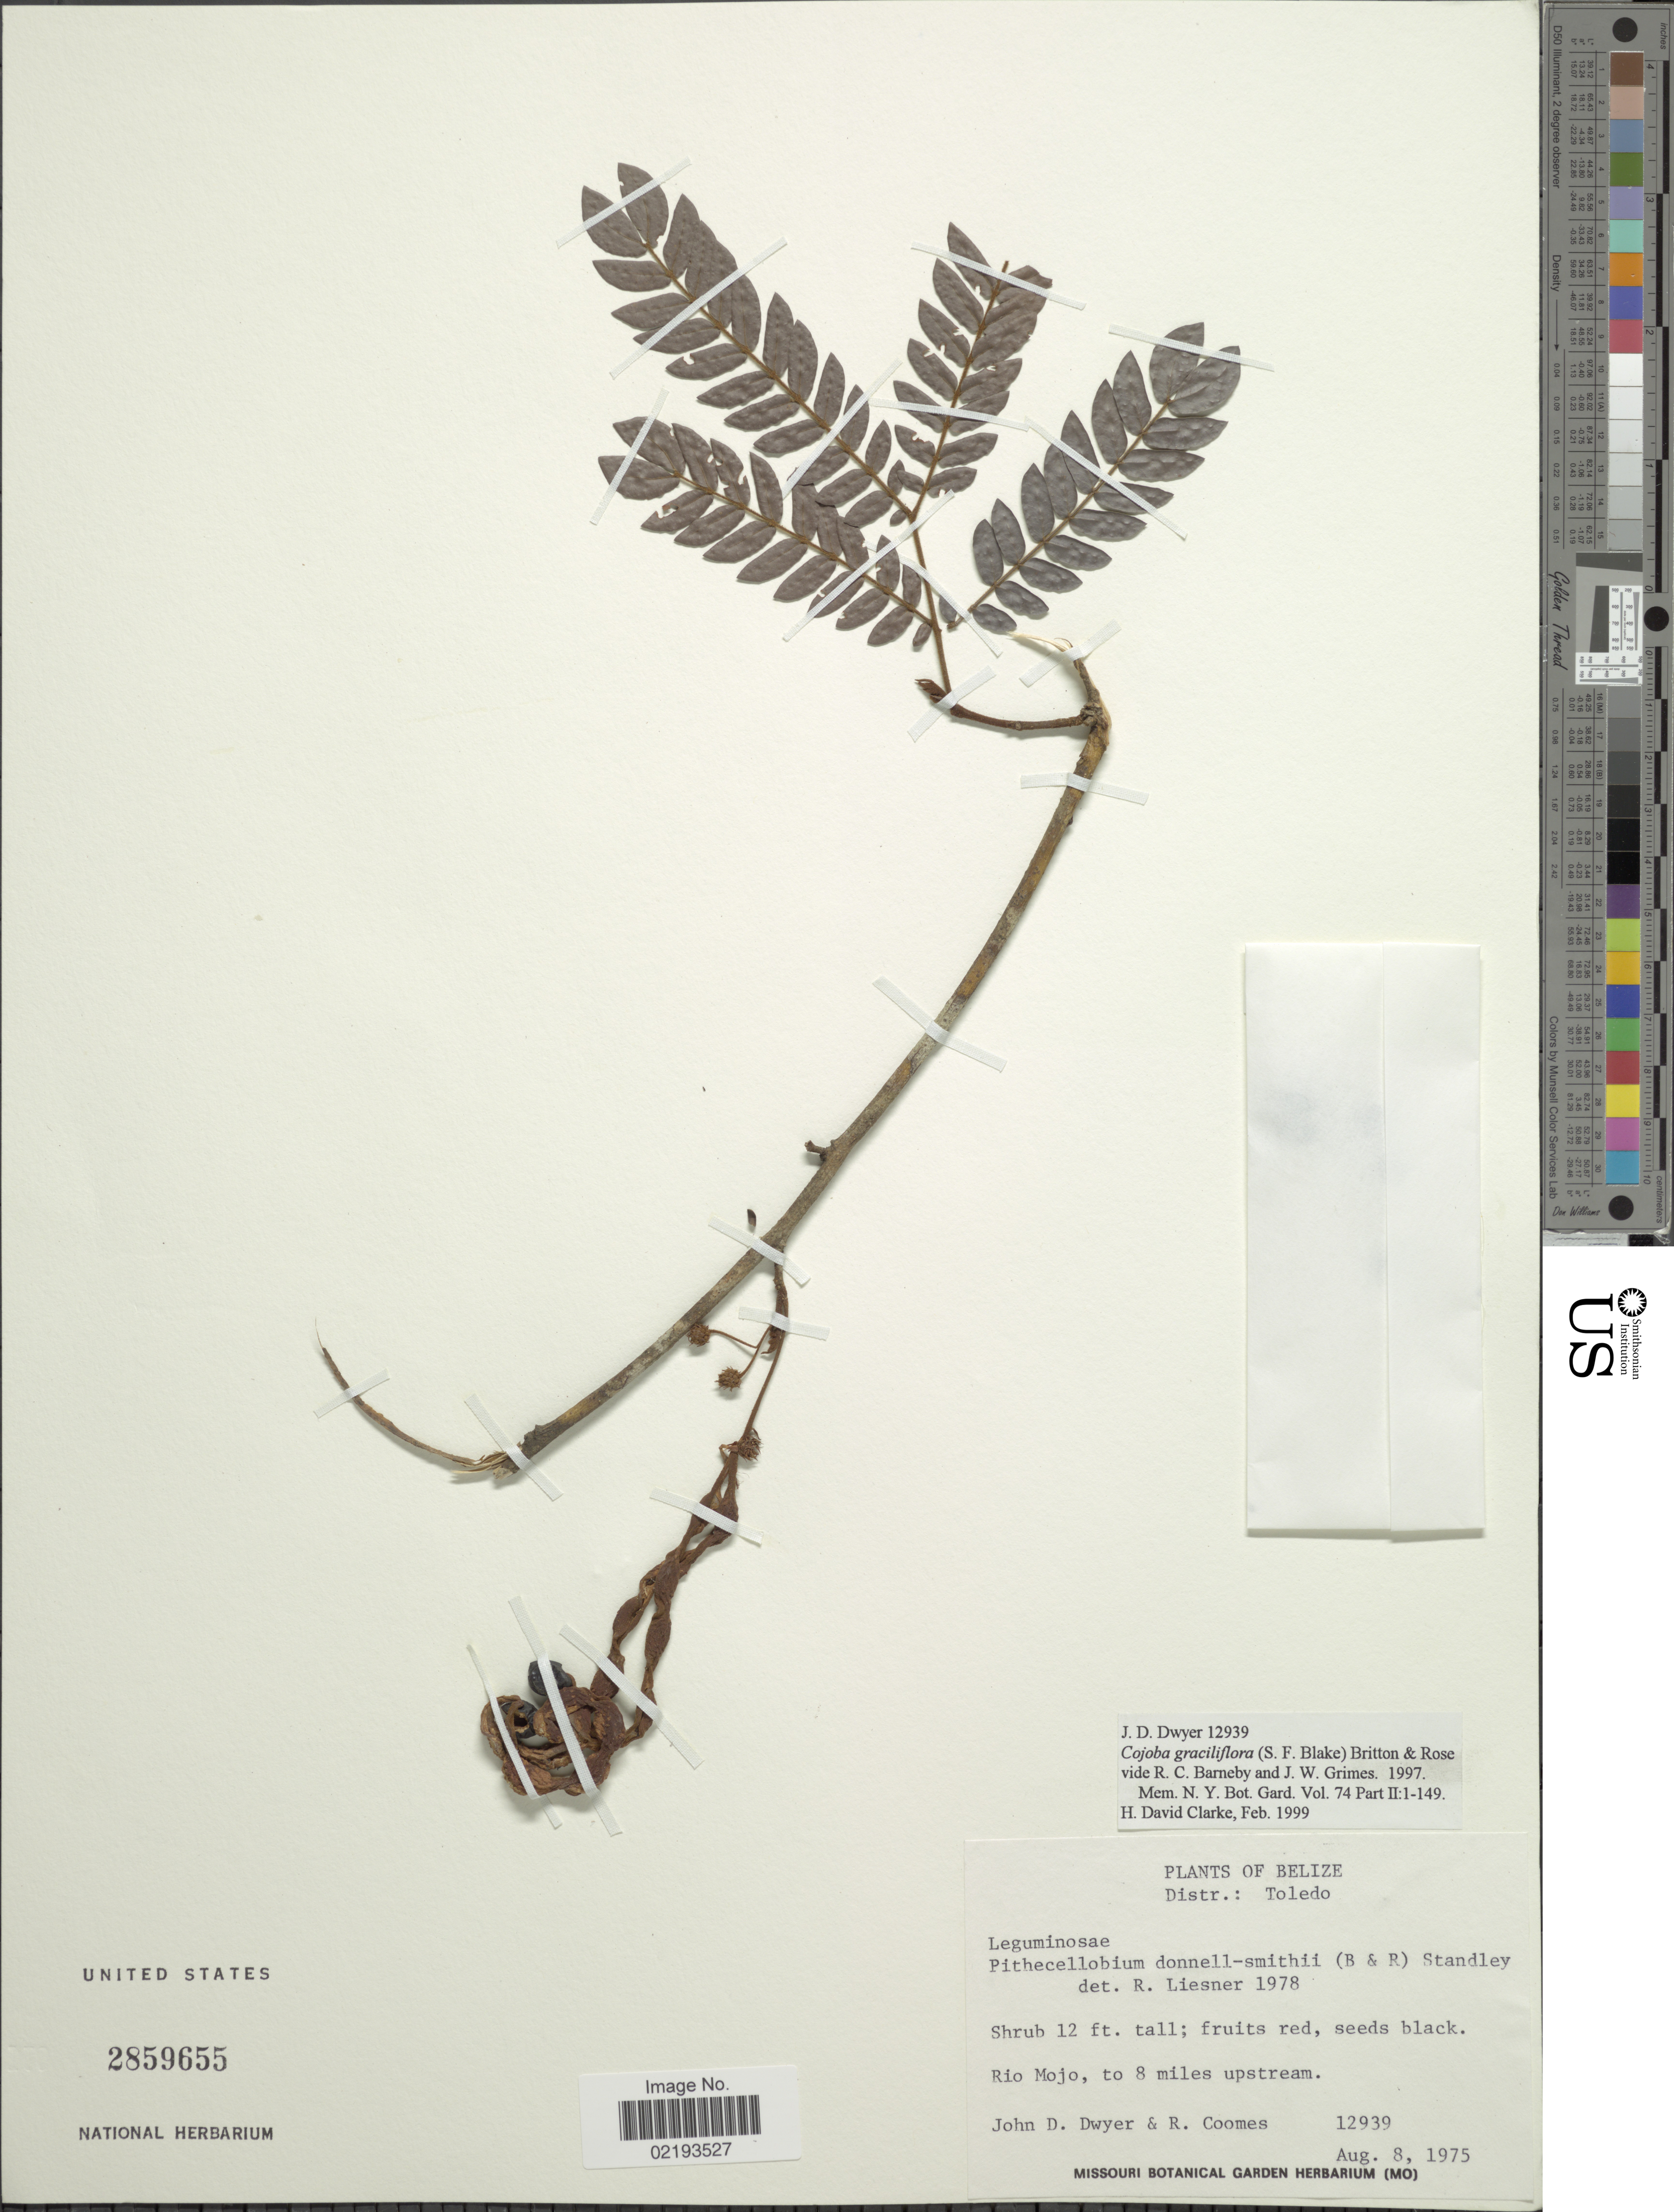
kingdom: Plantae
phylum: Tracheophyta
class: Magnoliopsida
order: Fabales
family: Fabaceae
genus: Cojoba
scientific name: Cojoba graciliflora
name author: (S.F. Blake) Britton & Rose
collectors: J. D. Dwyer & R. Coomes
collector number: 12939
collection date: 1975-08-08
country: Belize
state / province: Toledo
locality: Distr.: Toledo, Rio Mojo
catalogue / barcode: US 2859655